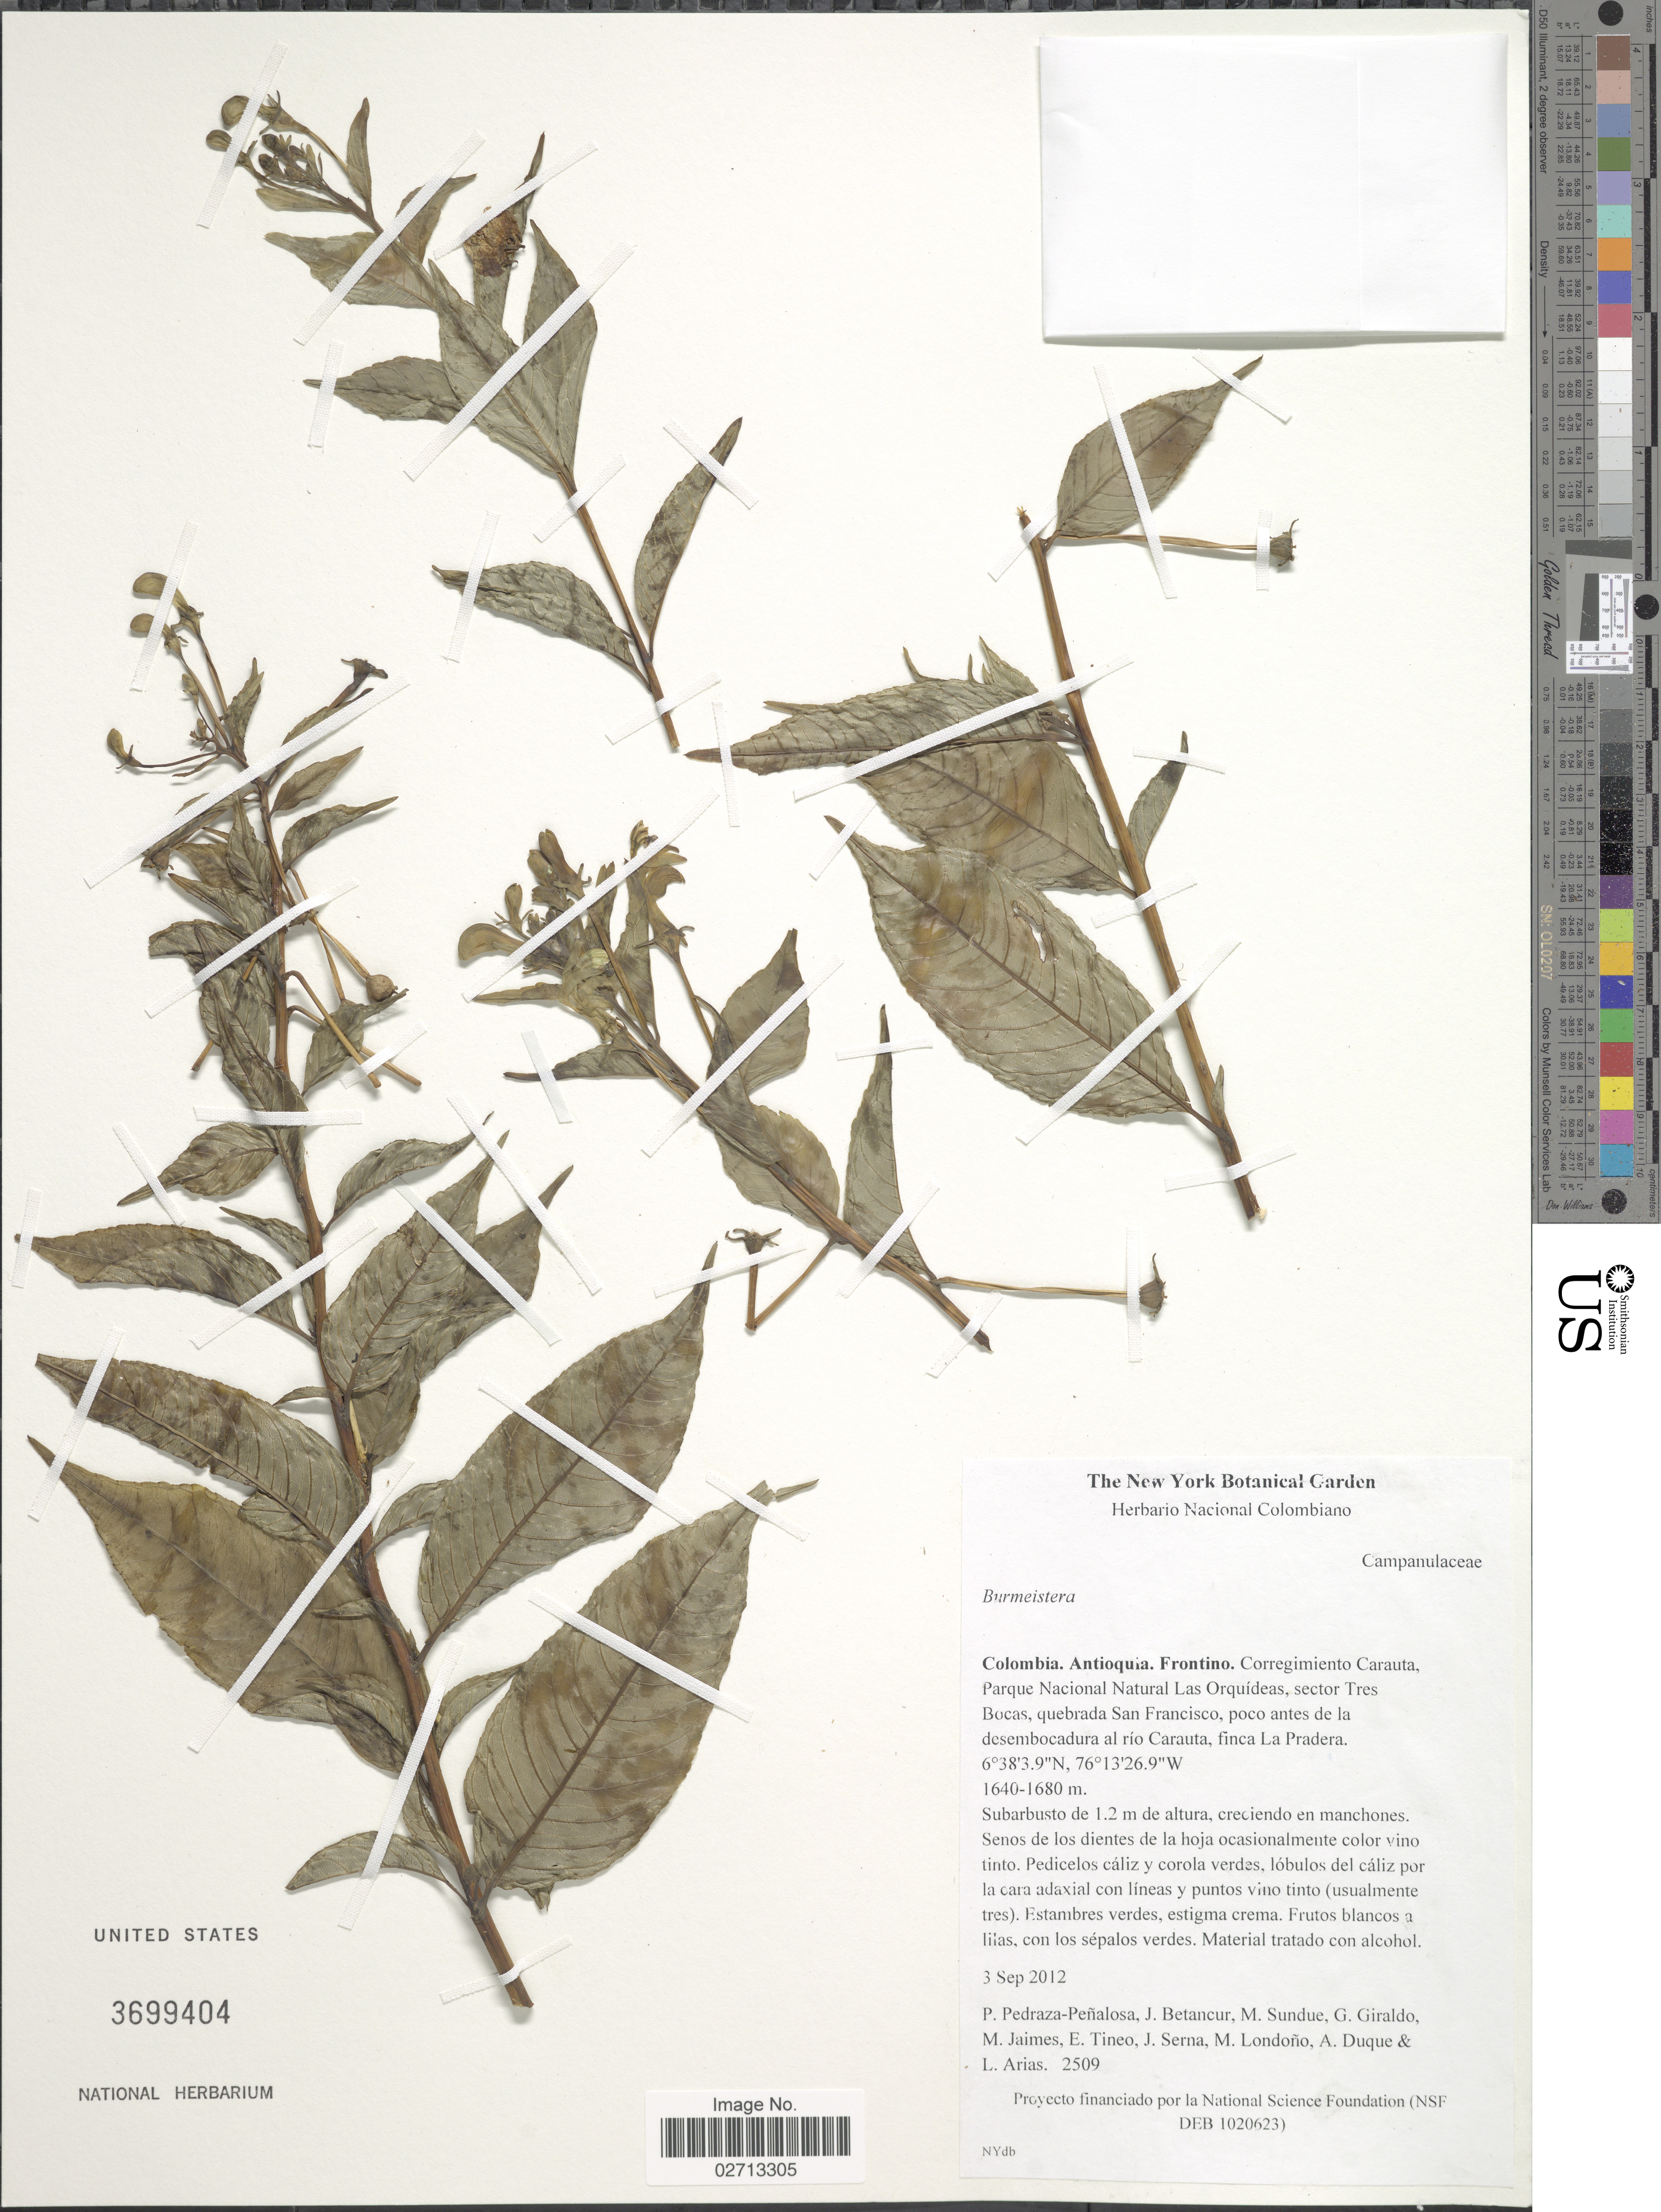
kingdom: Plantae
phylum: Tracheophyta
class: Magnoliopsida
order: Asterales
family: Campanulaceae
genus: Burmeistera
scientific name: Burmeistera sp.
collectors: P. Pedraza-Peñalosa, J. Betancur, M. Sundue, G. Giraldo & et al.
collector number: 2509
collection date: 2012-09-03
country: Colombia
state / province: Antioquia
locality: Frontino. Corregimiento Carauta, Parque Nacional Natural Las Orquídeas, sector Tres Bocas, quebrada San Francisco, poco antes de la desembocadura al río Carauta, finca La Pradera.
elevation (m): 1640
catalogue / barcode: US 3699404